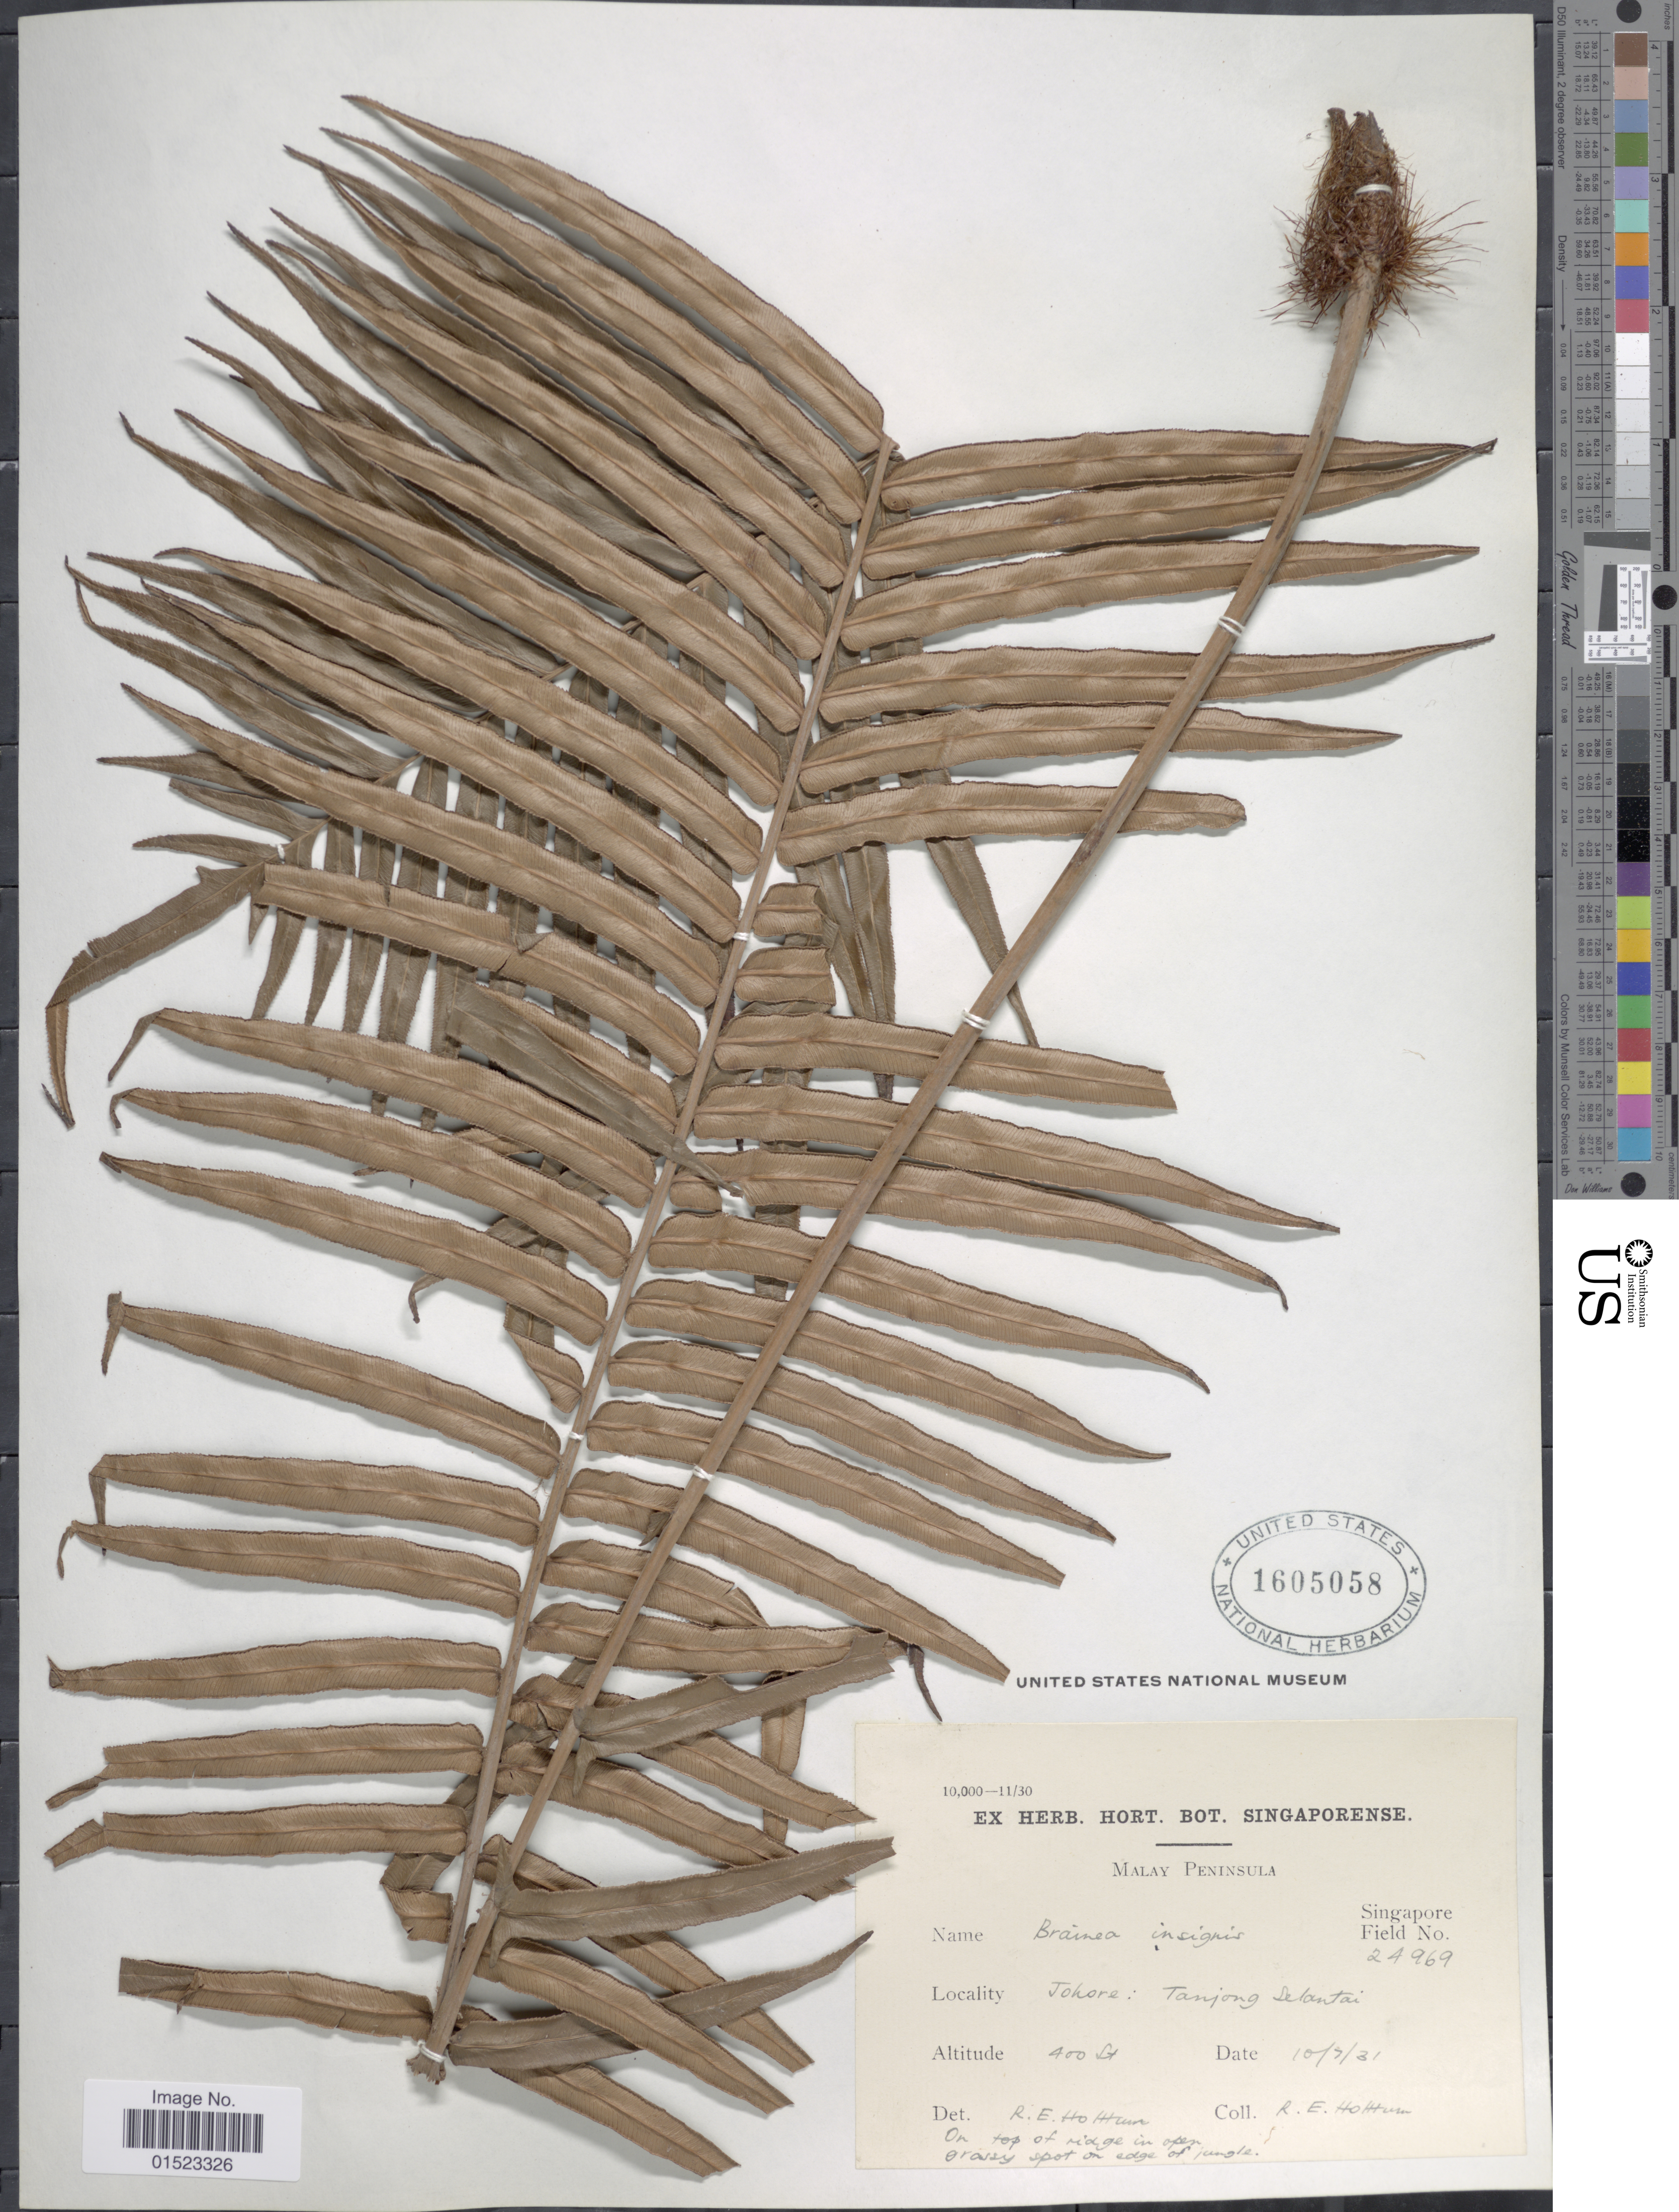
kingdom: Plantae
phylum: Tracheophyta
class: Polypodiopsida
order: Polypodiales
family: Blechnaceae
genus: Brainea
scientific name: Brainea insignis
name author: (Hook.) J. Sm.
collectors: R. E. Holttum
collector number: Singapore Field 24969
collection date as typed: Transcribed d/m/y: 10/7/31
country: Malaysia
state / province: Johor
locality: Tanjong Belantai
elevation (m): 122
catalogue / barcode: US 1605058